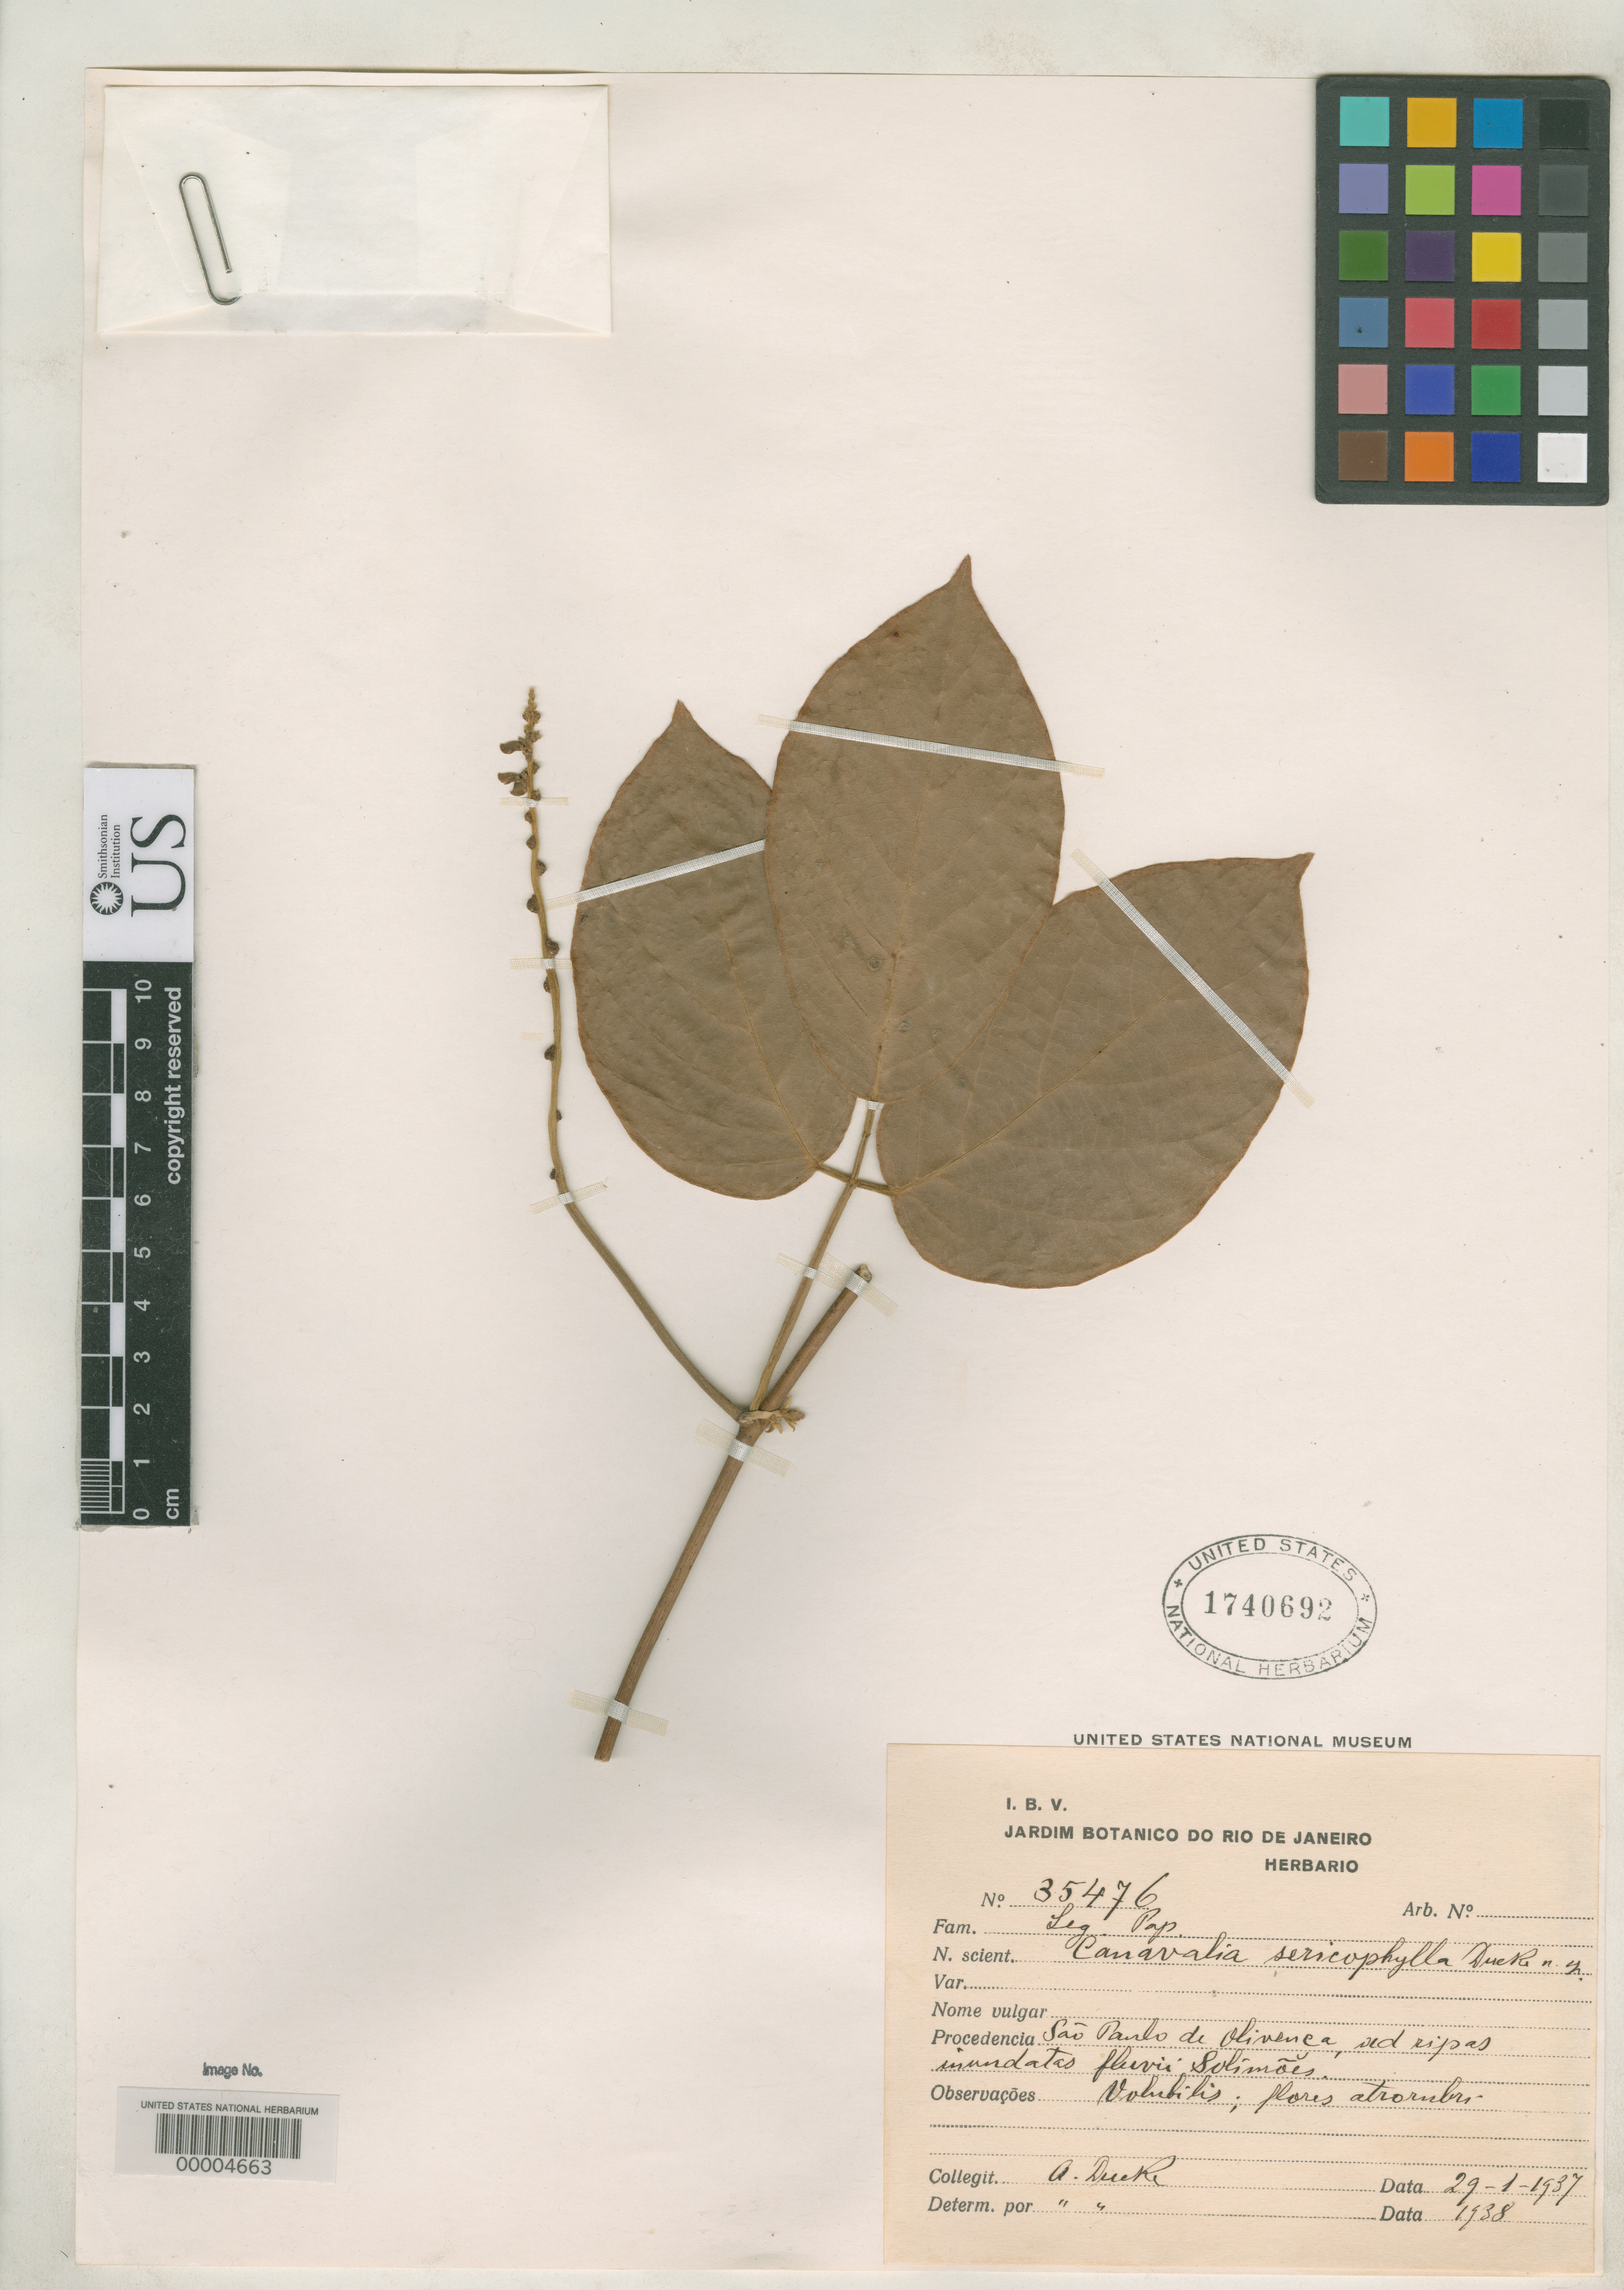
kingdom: Plantae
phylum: Tracheophyta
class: Magnoliopsida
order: Fabales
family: Fabaceae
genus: Canavalia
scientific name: Canavalia sericophylla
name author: Ducke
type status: Isotype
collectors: A. Ducke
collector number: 35476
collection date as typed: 29 Jan 1937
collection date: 1937-01-29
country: Brazil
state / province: Amazonas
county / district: São Paulo de Olivença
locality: Prope Sao Paulo de Olivenca, Solimoes.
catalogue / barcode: US 1740692